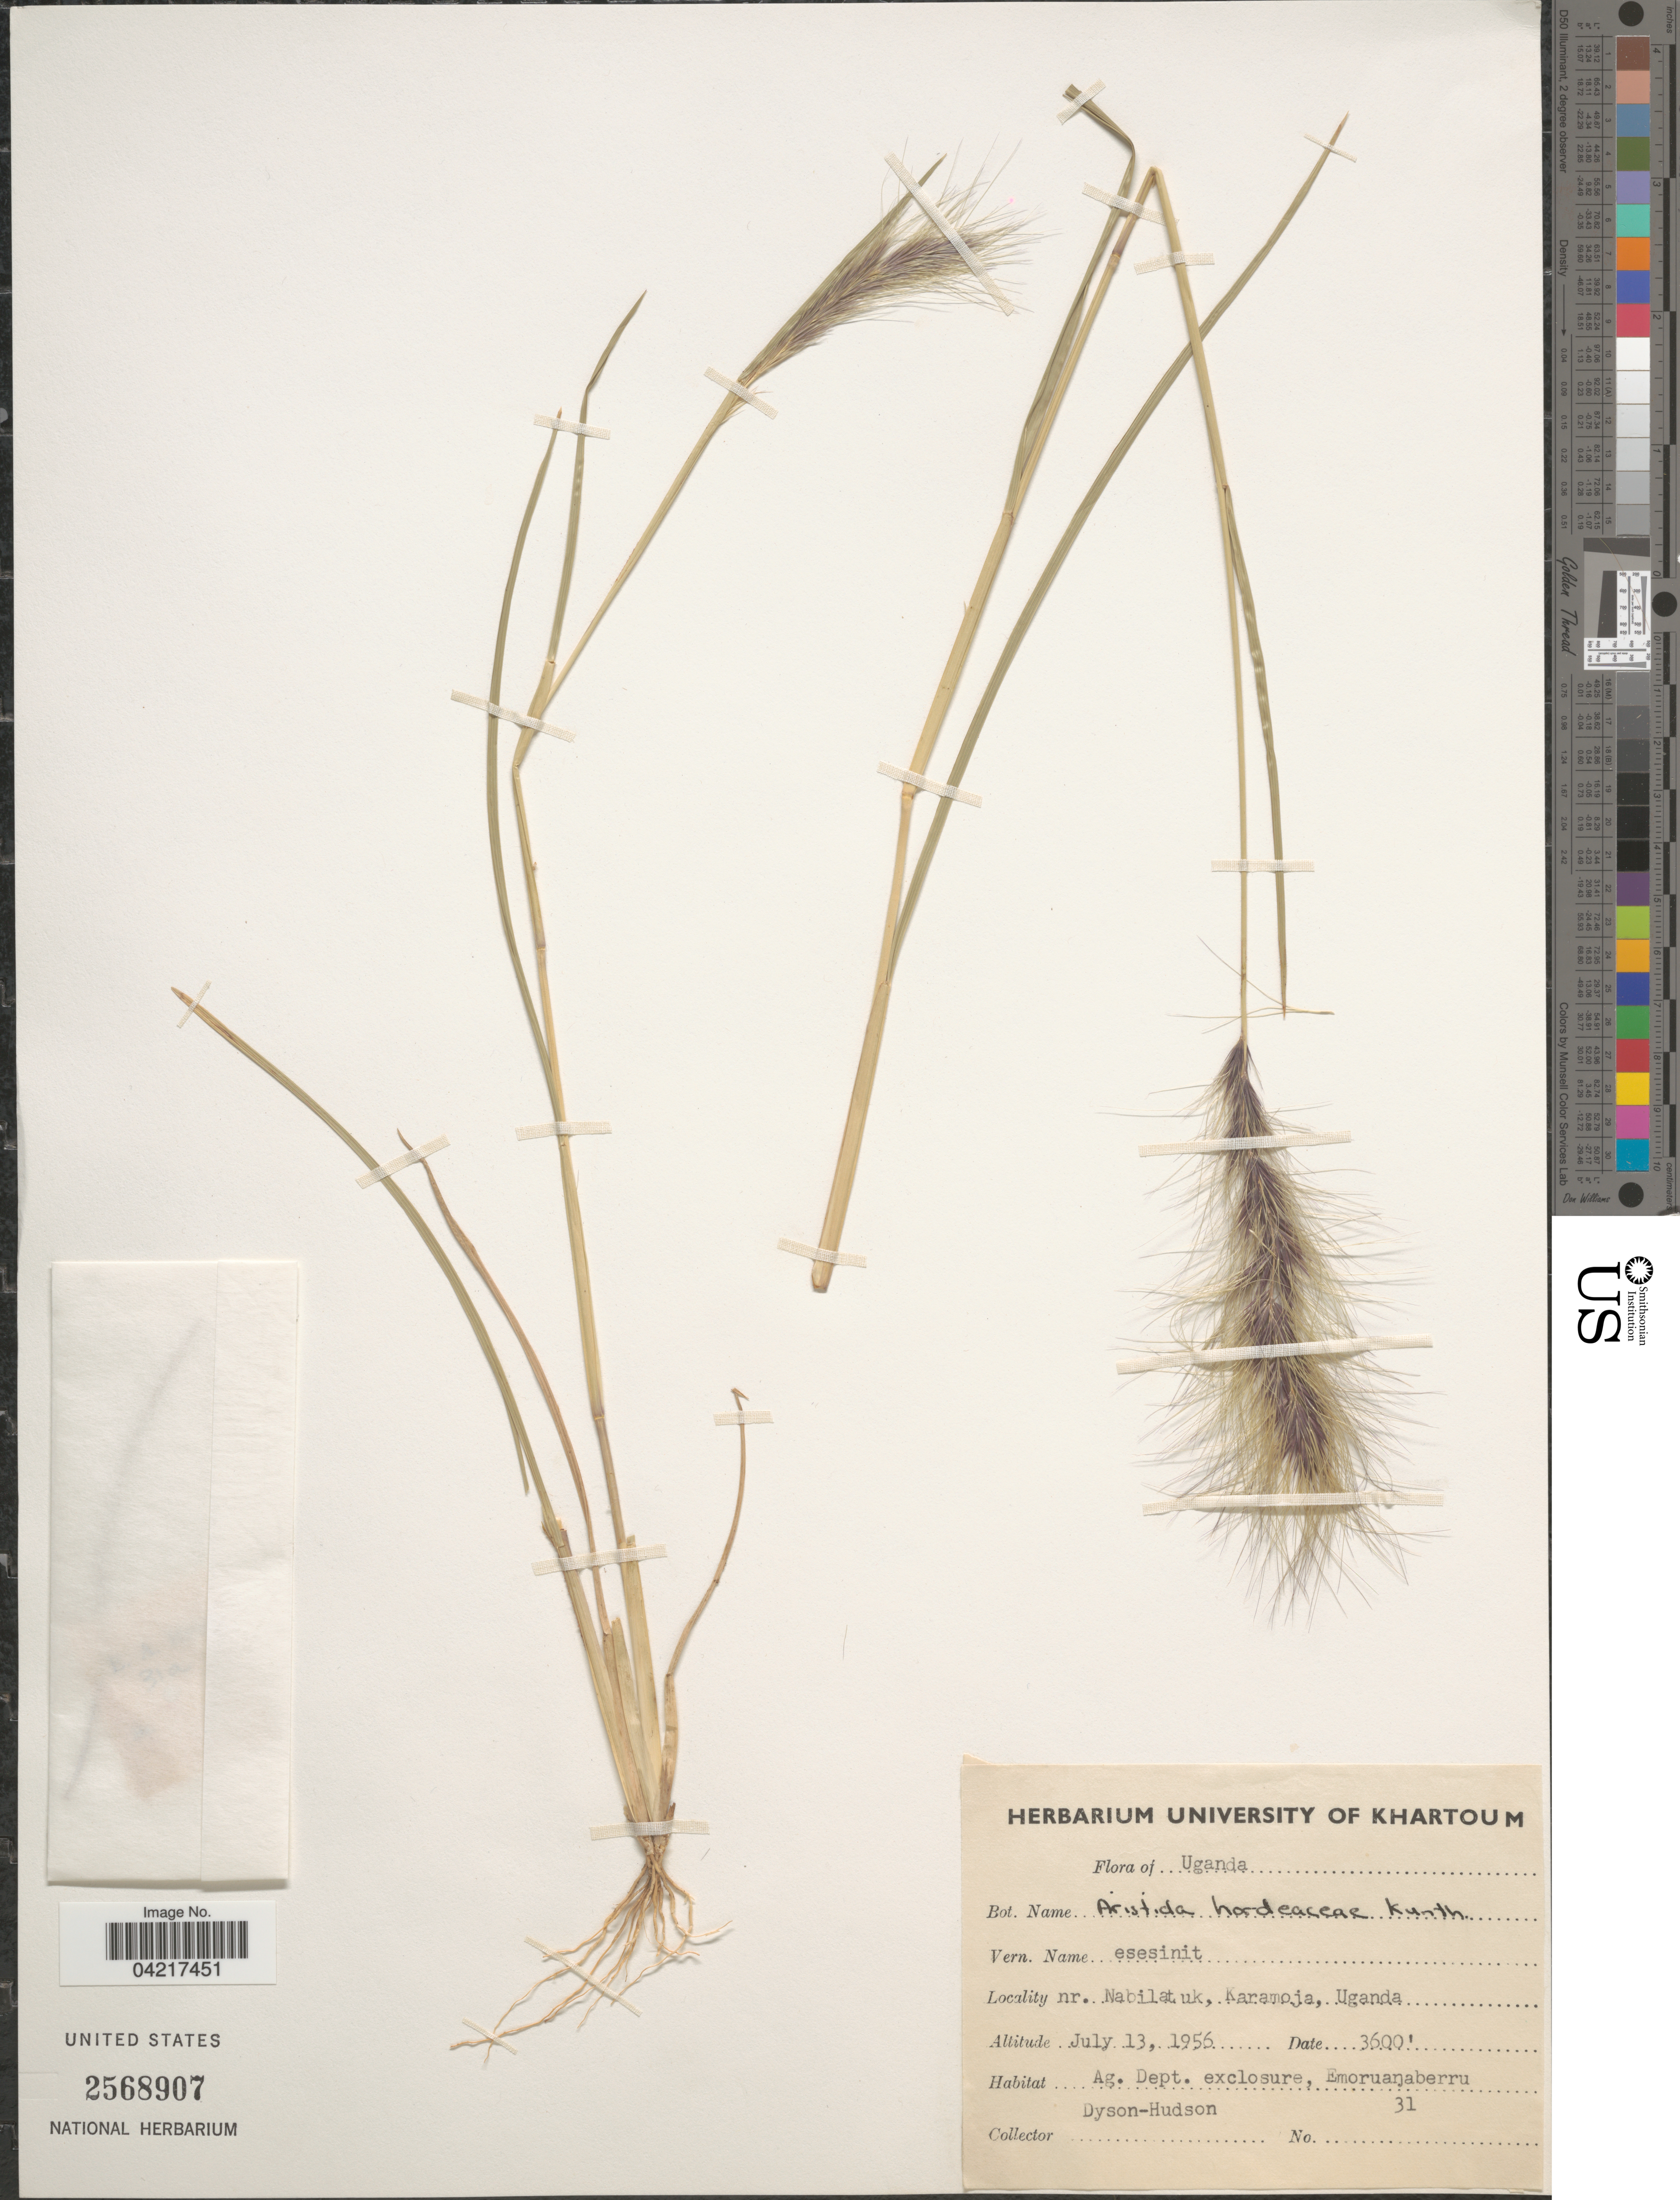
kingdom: Plantae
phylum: Tracheophyta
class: Liliopsida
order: Poales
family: Poaceae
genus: Aristida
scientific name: Aristida hordeacea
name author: Kunth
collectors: Dyson-Hudson, --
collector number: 31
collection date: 1956-07-13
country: Uganda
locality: Nr. Nabilatuk, Karamoja.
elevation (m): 1097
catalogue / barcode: US 2568907